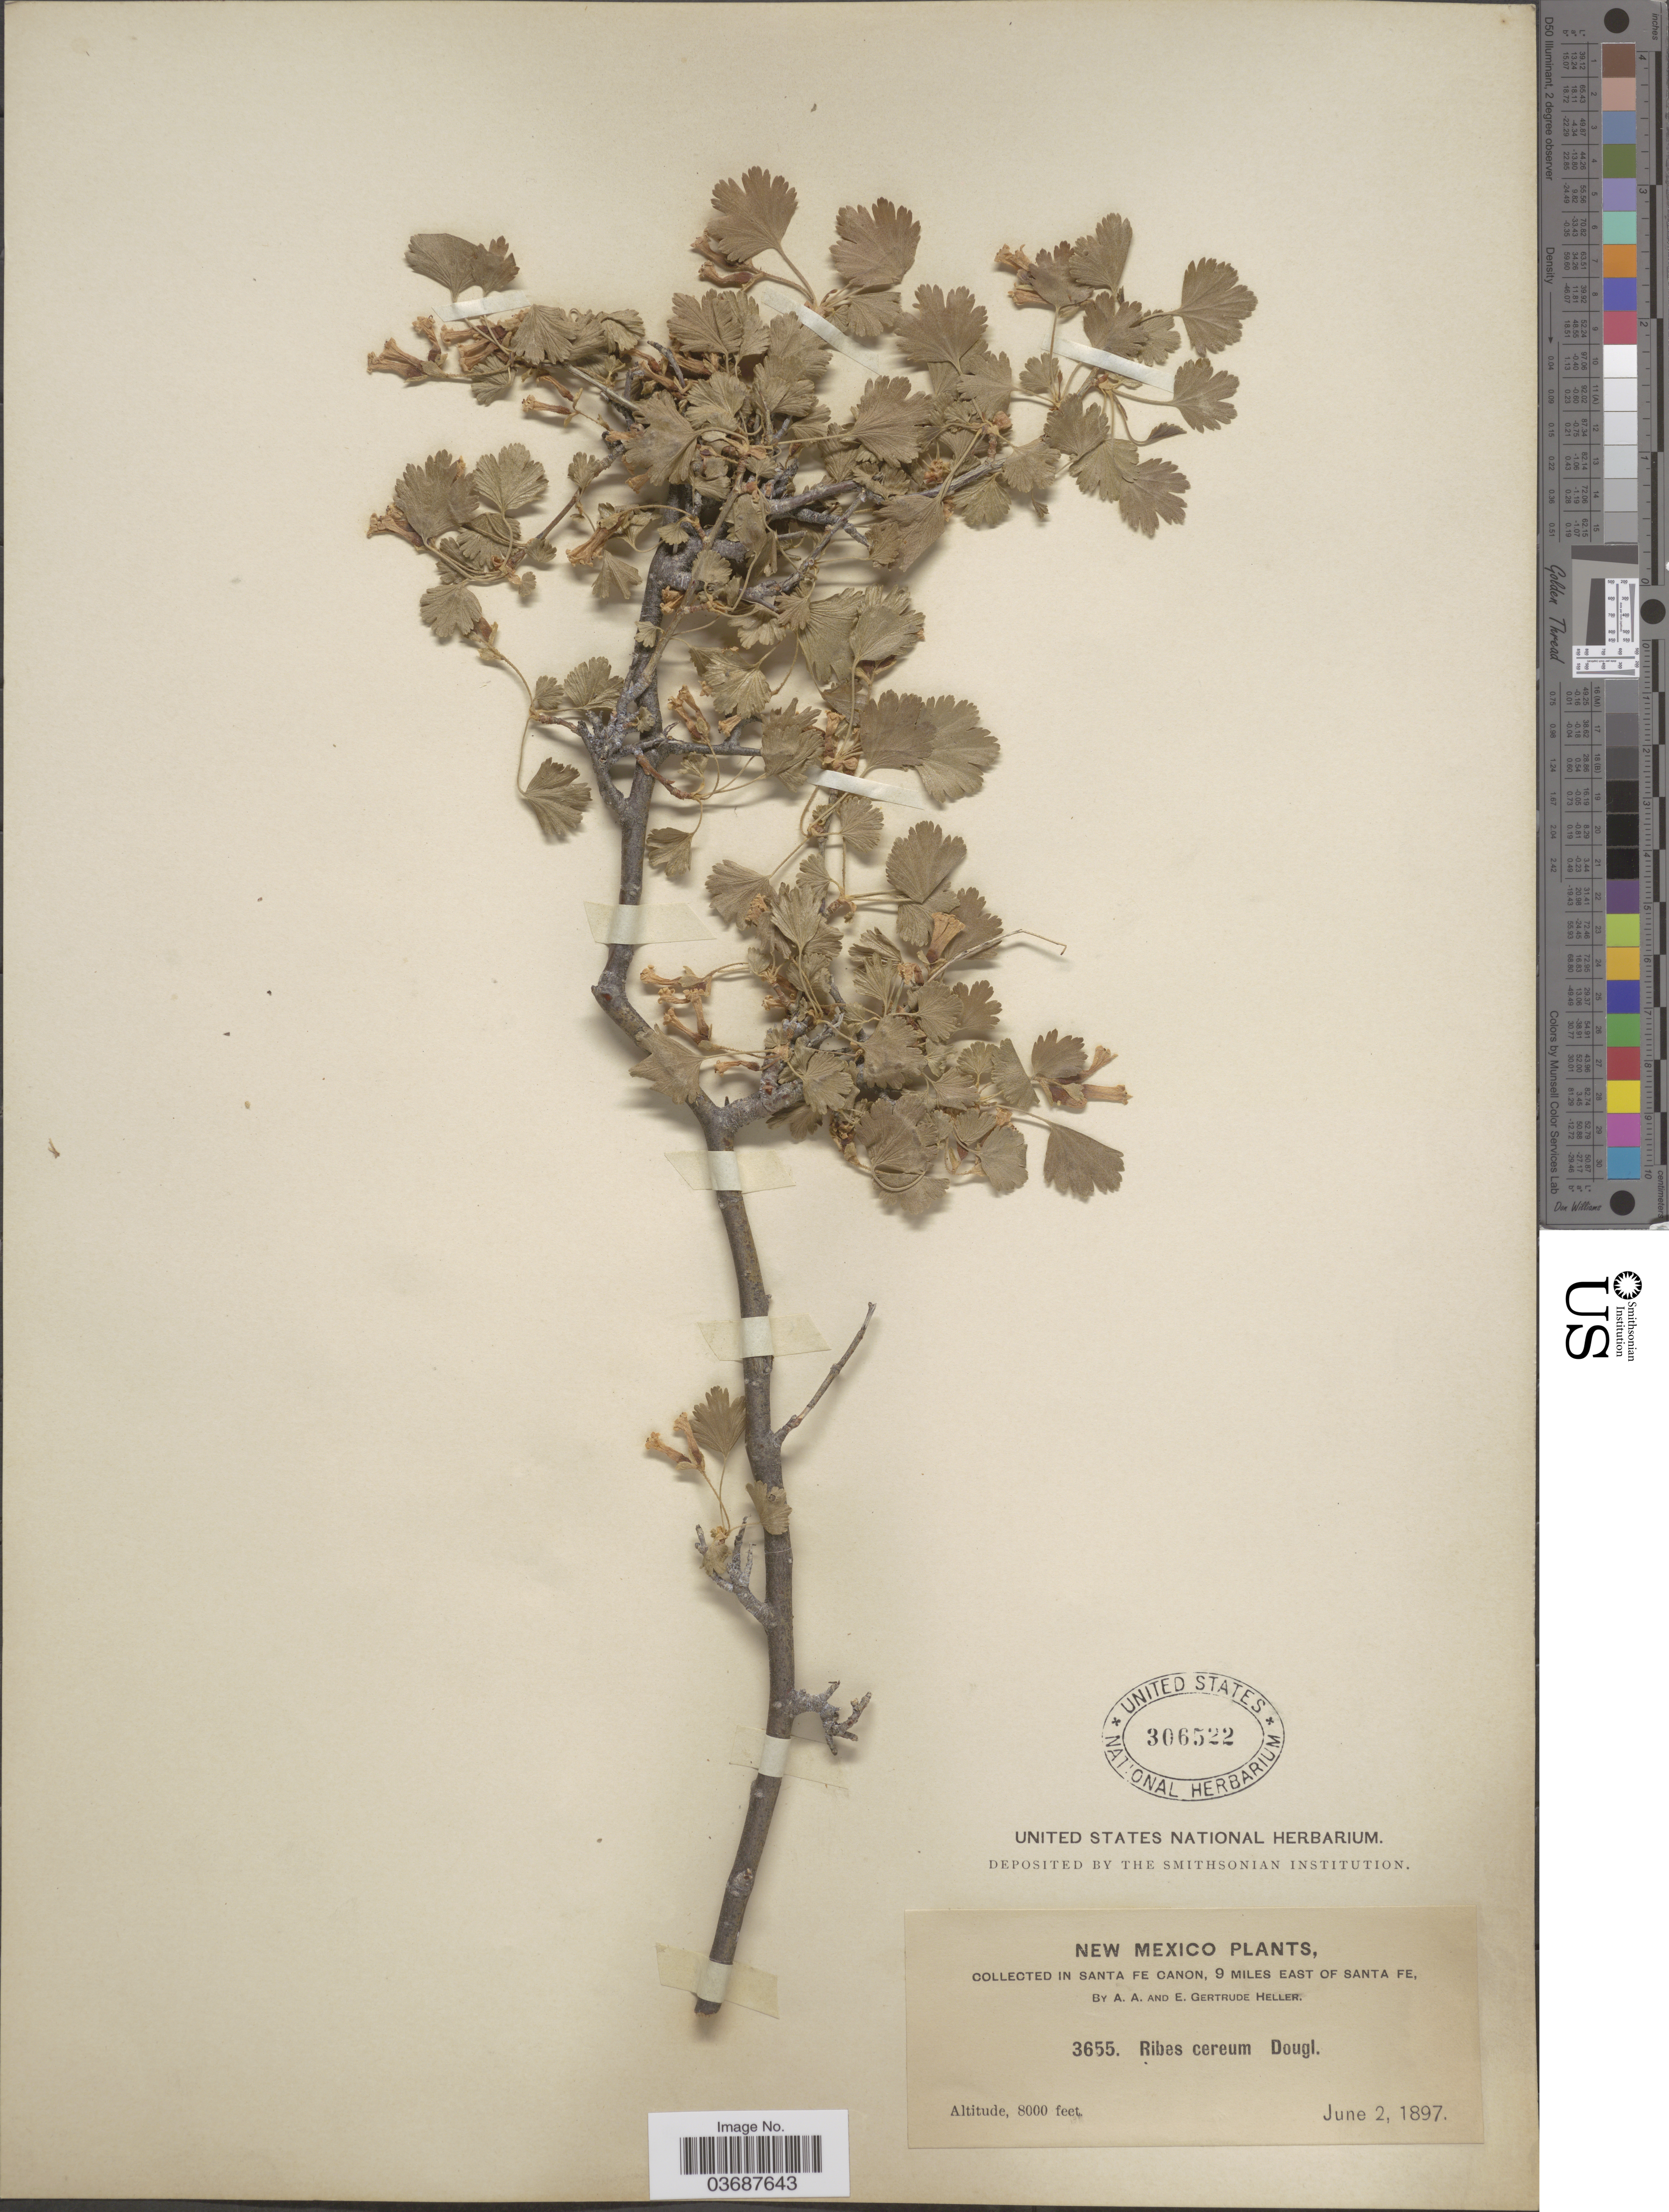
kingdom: Plantae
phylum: Tracheophyta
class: Magnoliopsida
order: Saxifragales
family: Grossulariaceae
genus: Ribes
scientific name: Ribes inebrians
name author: Lindl.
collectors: A. A. Heller & E. G. Heller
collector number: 3655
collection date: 1897-06-02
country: United States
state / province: New Mexico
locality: In Santa Fe Canyon, 9 miles east of Santa Fe.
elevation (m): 2438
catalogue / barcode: US 306522